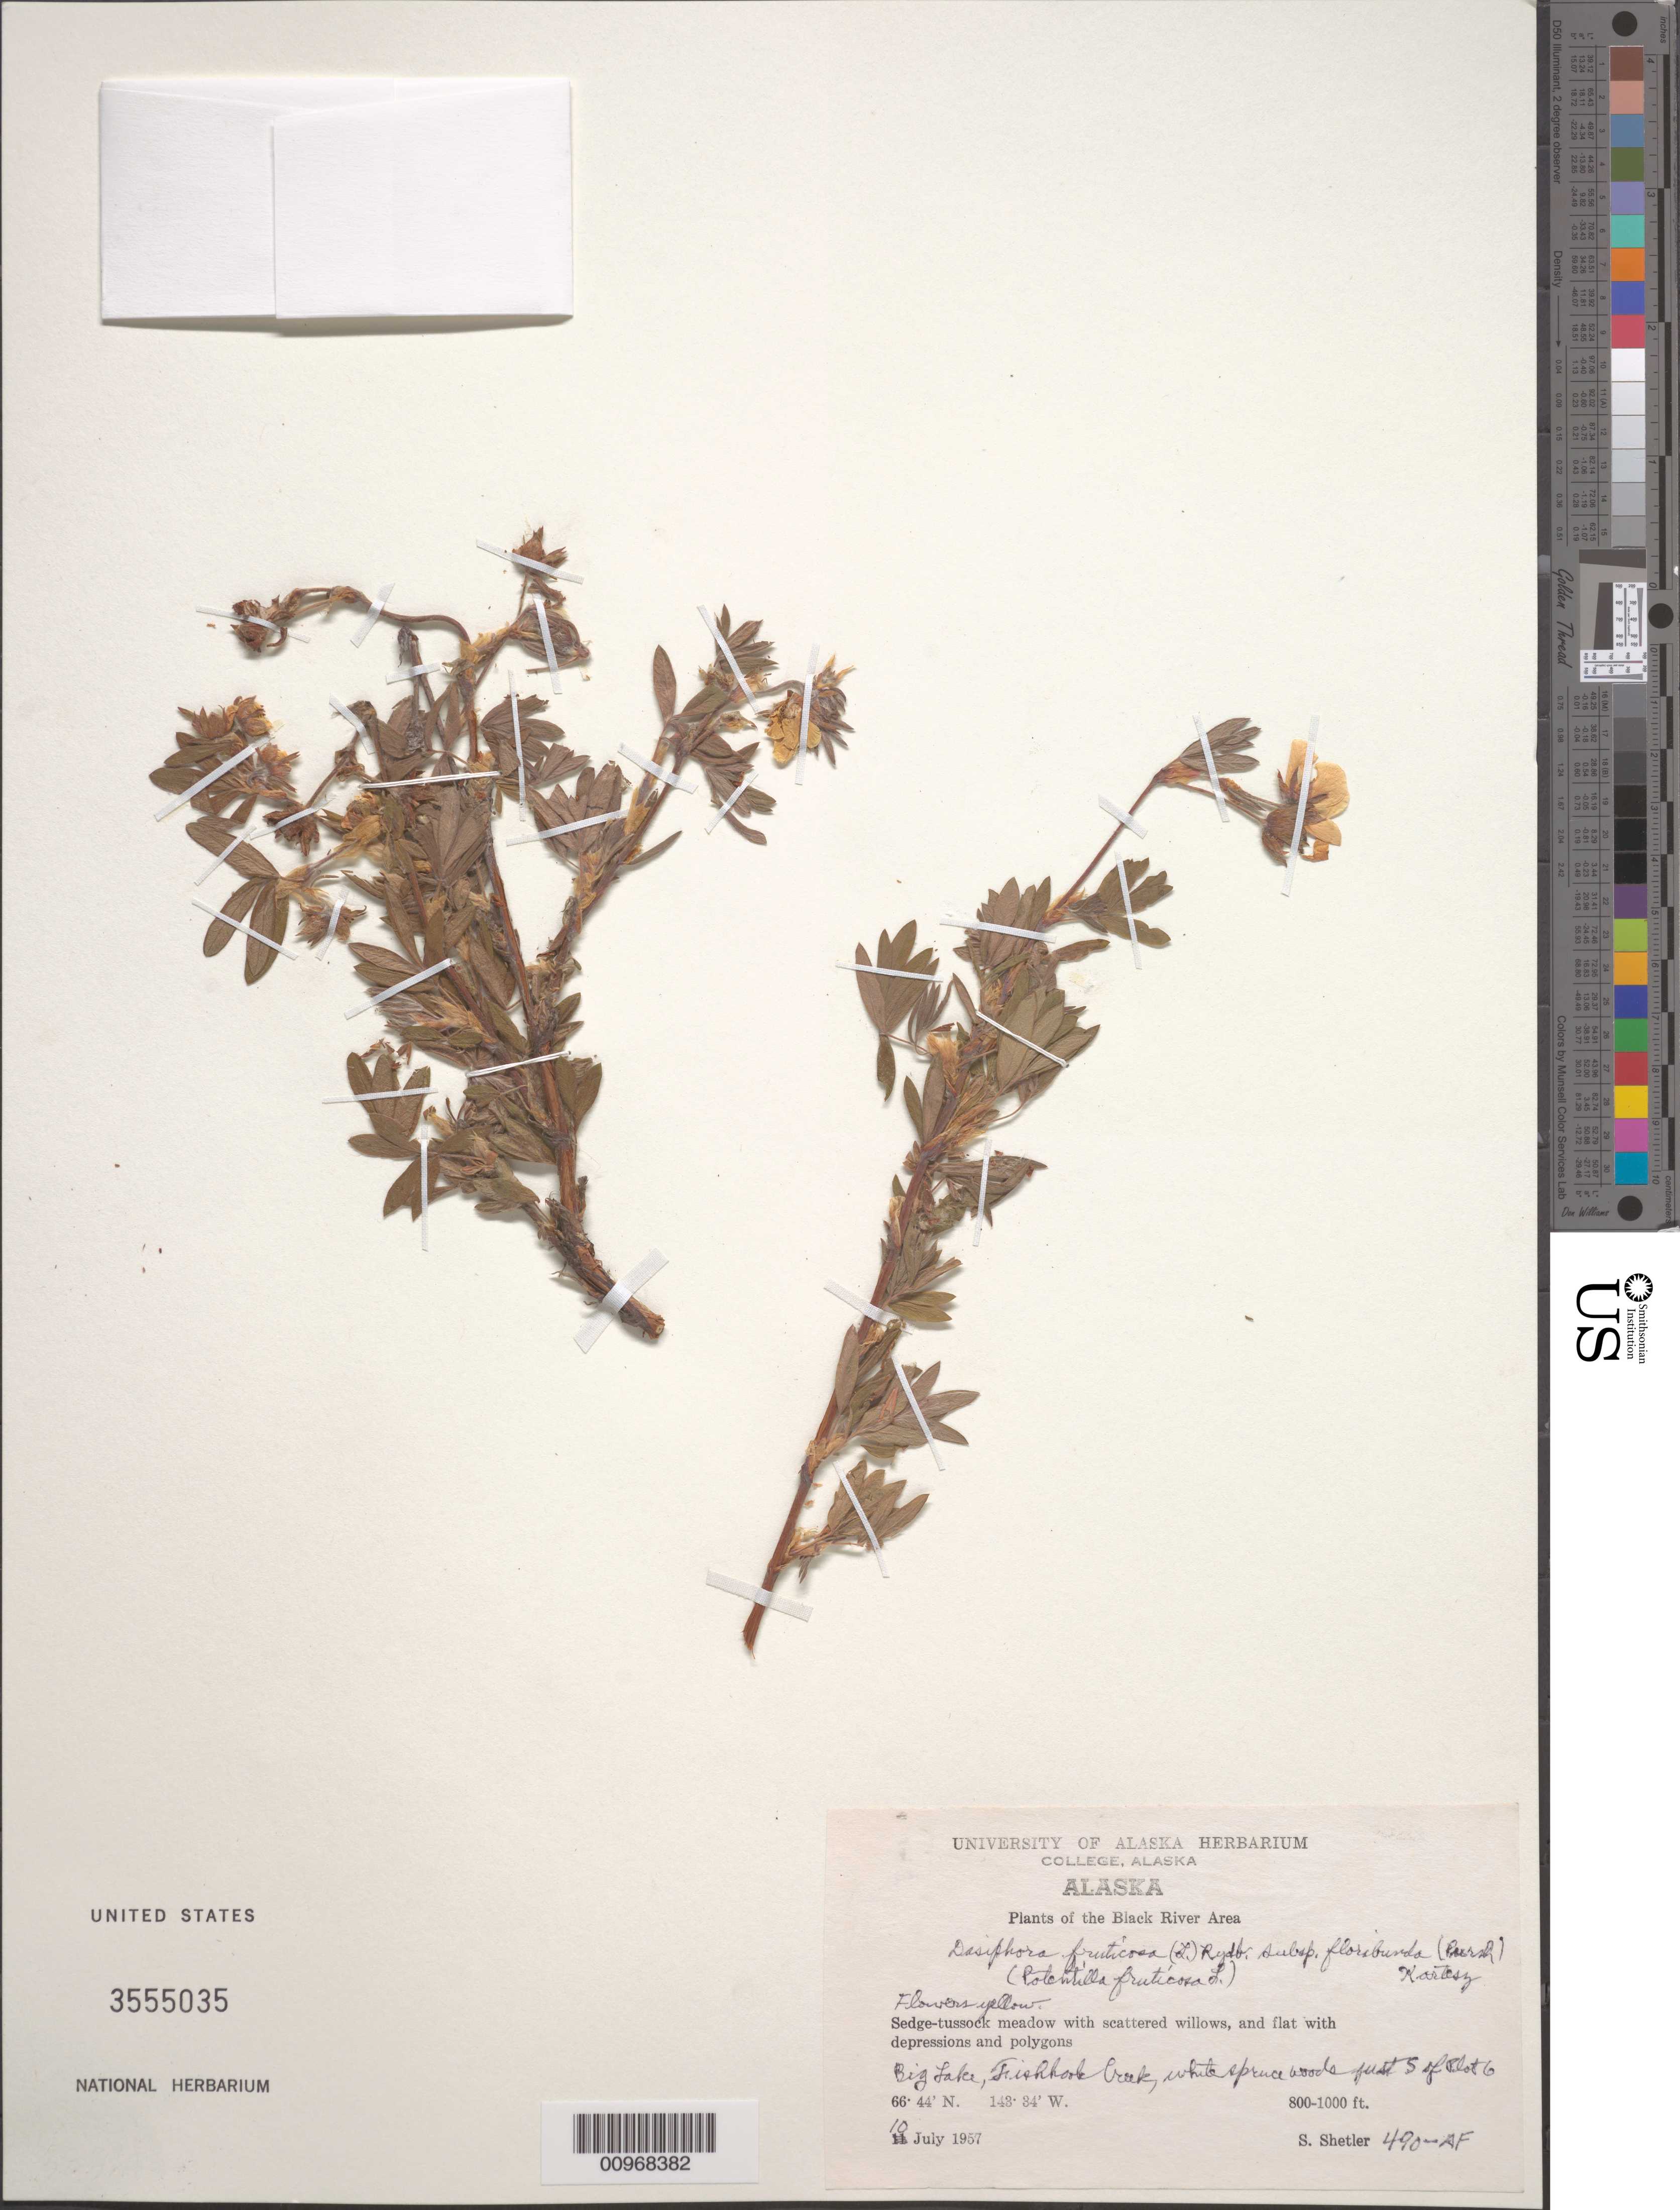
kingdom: Plantae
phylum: Tracheophyta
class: Magnoliopsida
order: Rosales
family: Rosaceae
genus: Dasiphora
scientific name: Dasiphora fruticosa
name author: (L.) Rydb.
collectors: S. Shetler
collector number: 490-AF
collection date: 1957-07-10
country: United States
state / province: Alaska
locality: The Black River Area. Big Lake, Fishhook Creek.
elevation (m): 244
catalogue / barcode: US 3555035